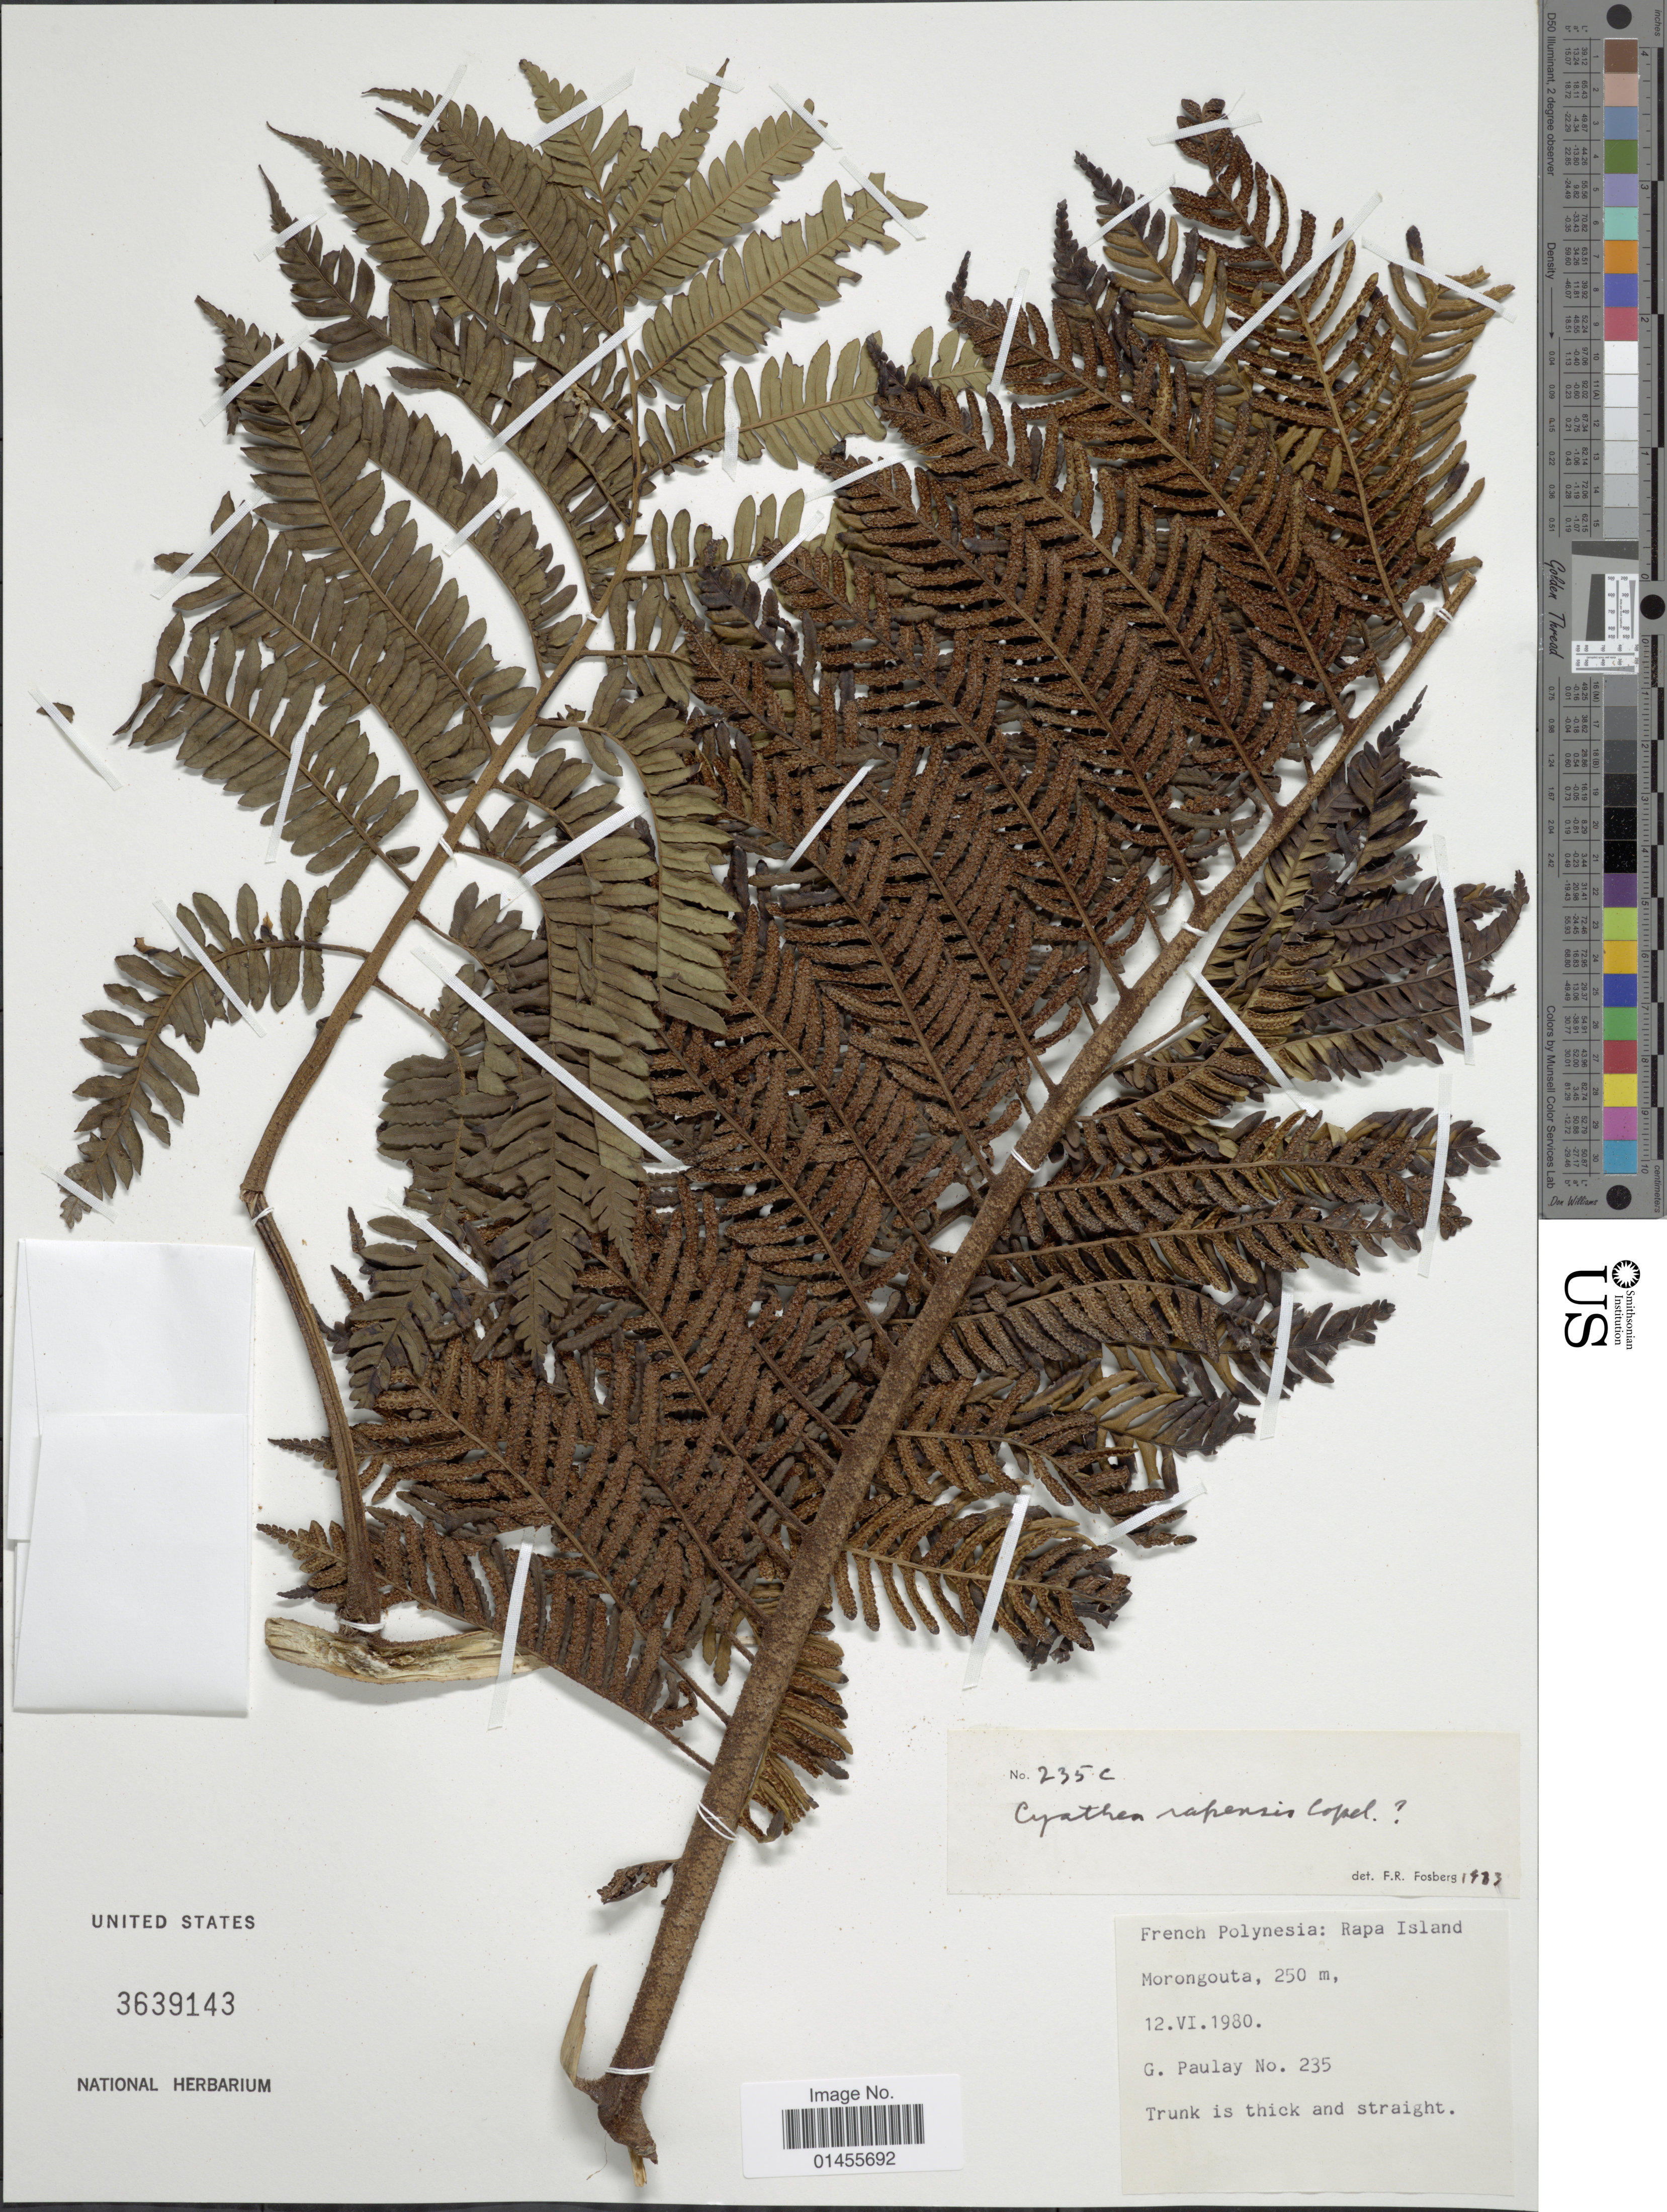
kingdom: Plantae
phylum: Tracheophyta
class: Polypodiopsida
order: Cyatheales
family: Cyatheaceae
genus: Alsophila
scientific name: Alsophila sp.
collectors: G. Paulay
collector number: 235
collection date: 1980-06-12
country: French Polynesia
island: Rapa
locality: Rapa Island: Morongouta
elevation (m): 250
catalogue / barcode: US 3639143